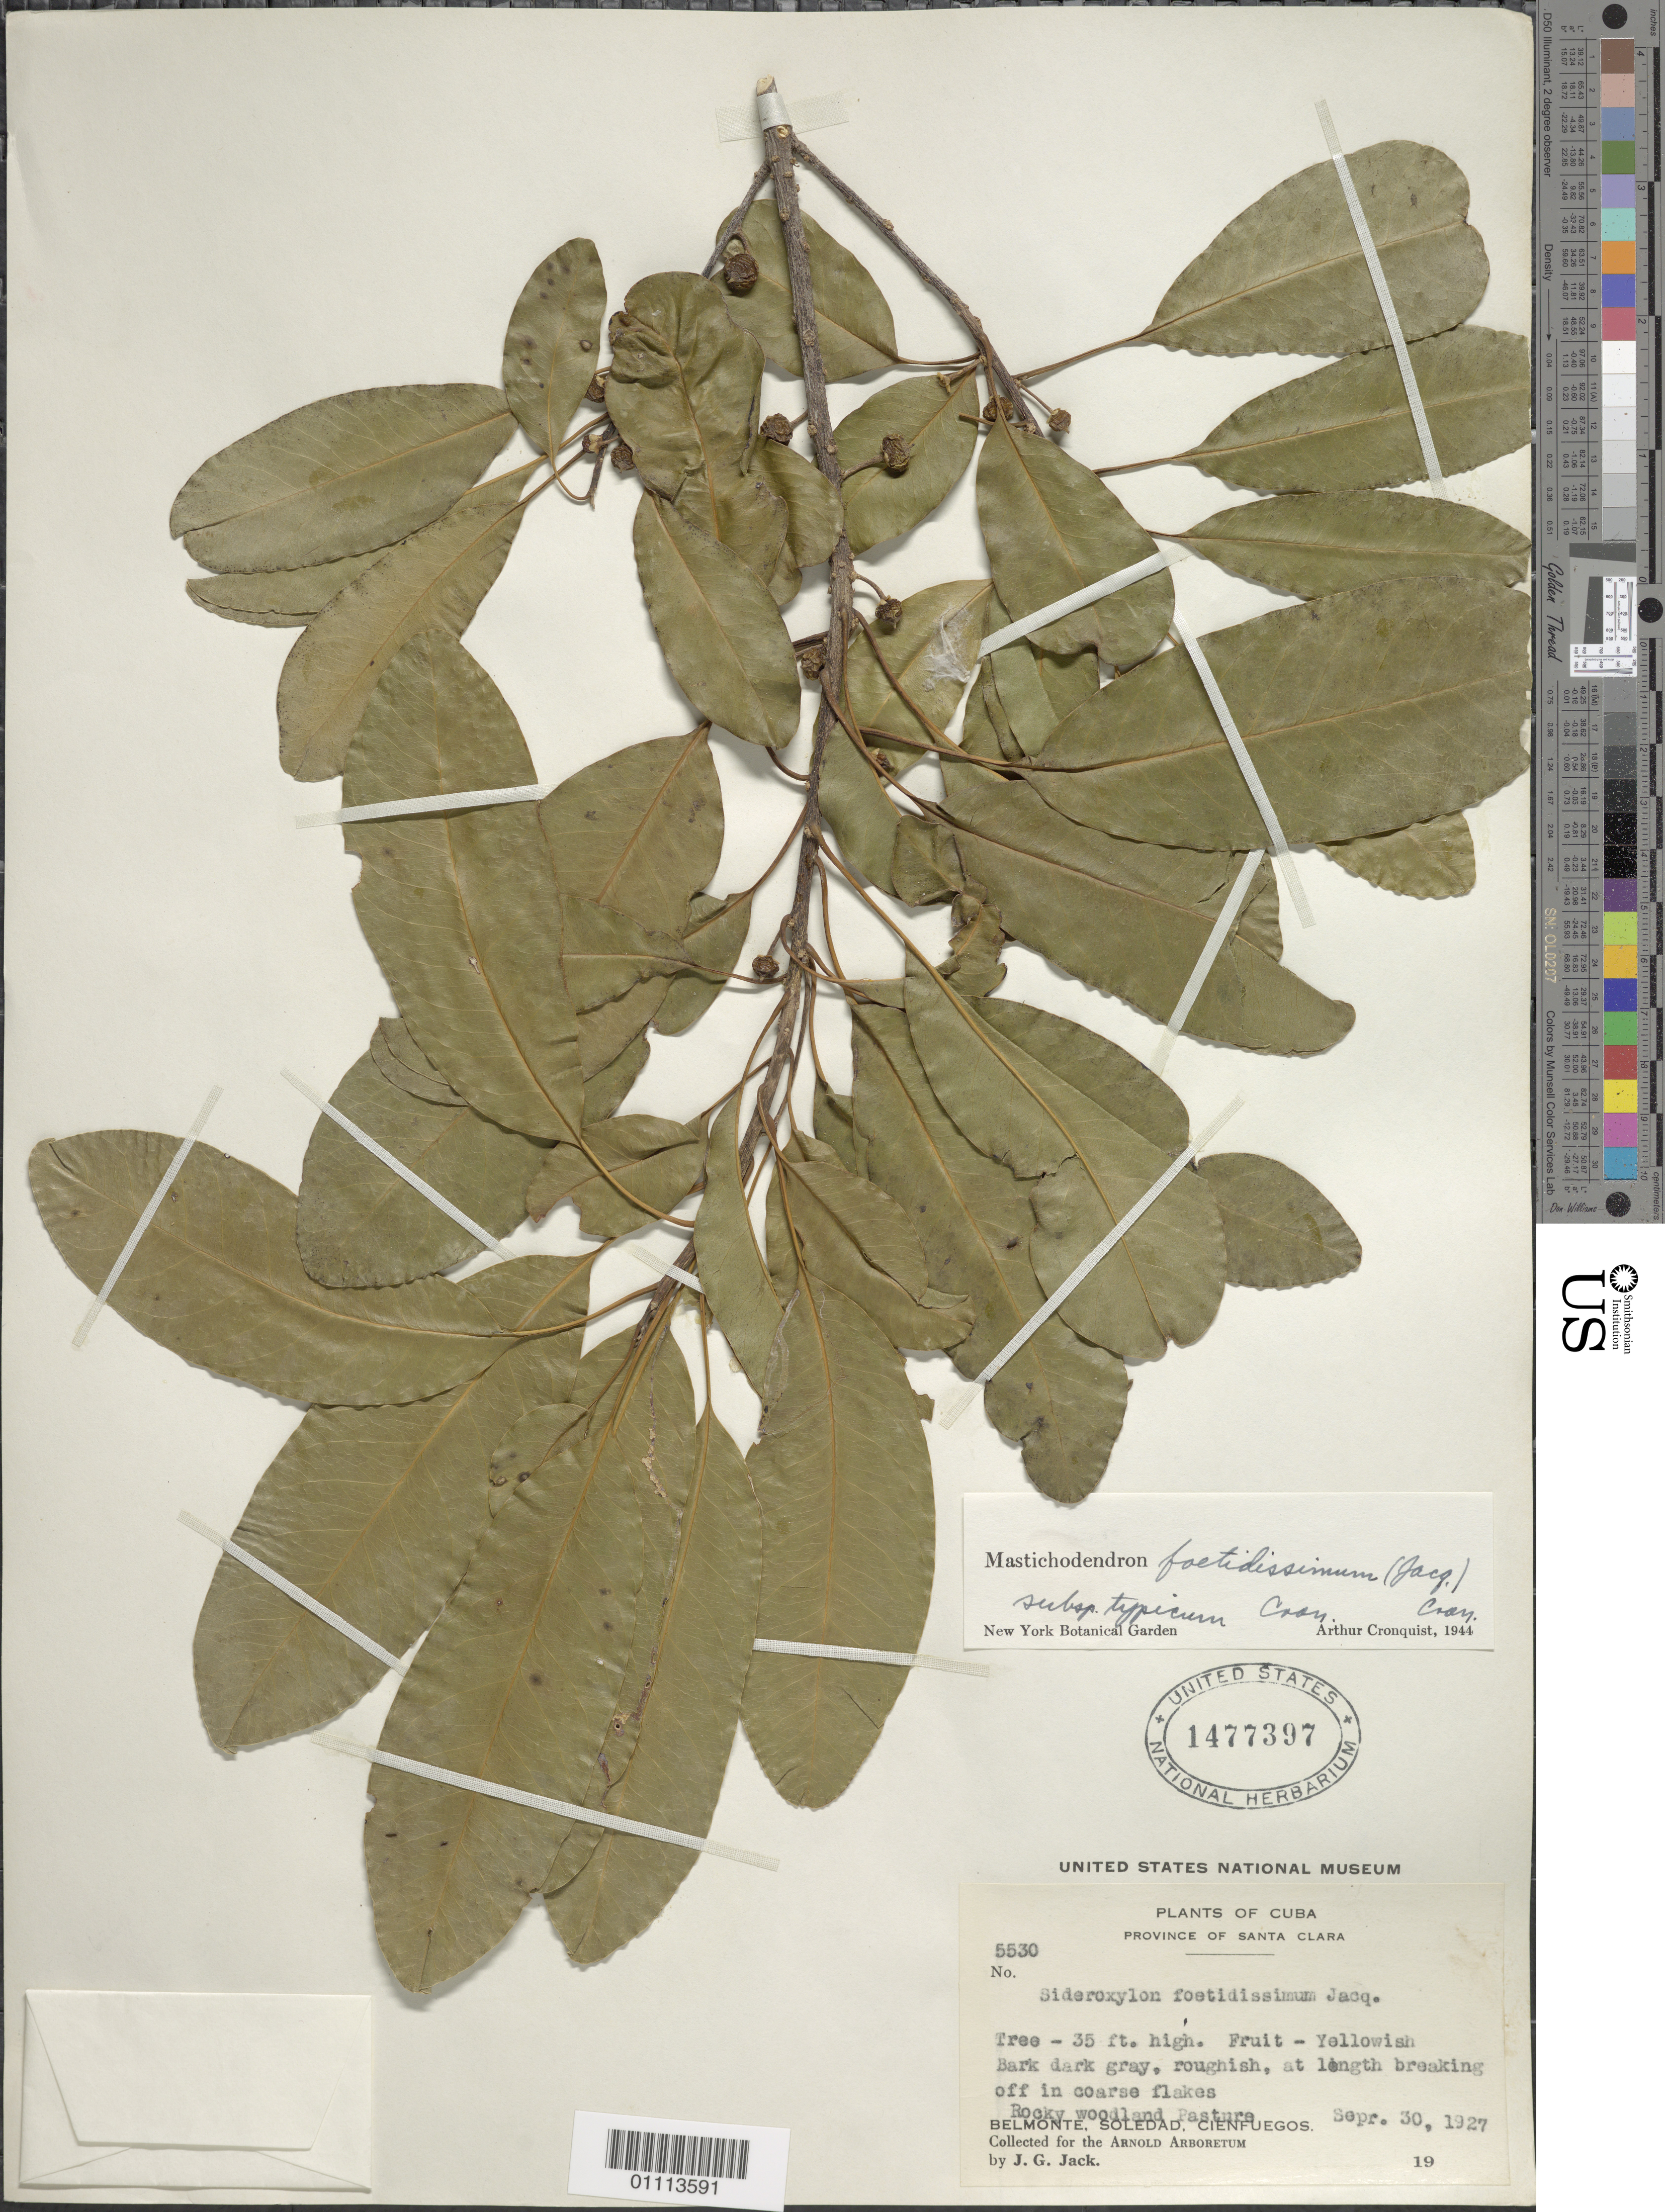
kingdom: Plantae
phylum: Tracheophyta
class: Magnoliopsida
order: Ericales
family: Sapotaceae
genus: Sideroxylon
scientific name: Sideroxylon foetidissimum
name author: Jacq.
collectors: J. G. Jack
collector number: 5530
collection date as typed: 30 Sep 1927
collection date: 1927-09-30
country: Cuba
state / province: Cienfuegos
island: Cuba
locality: Belmonte, Soledad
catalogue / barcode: US 1477397